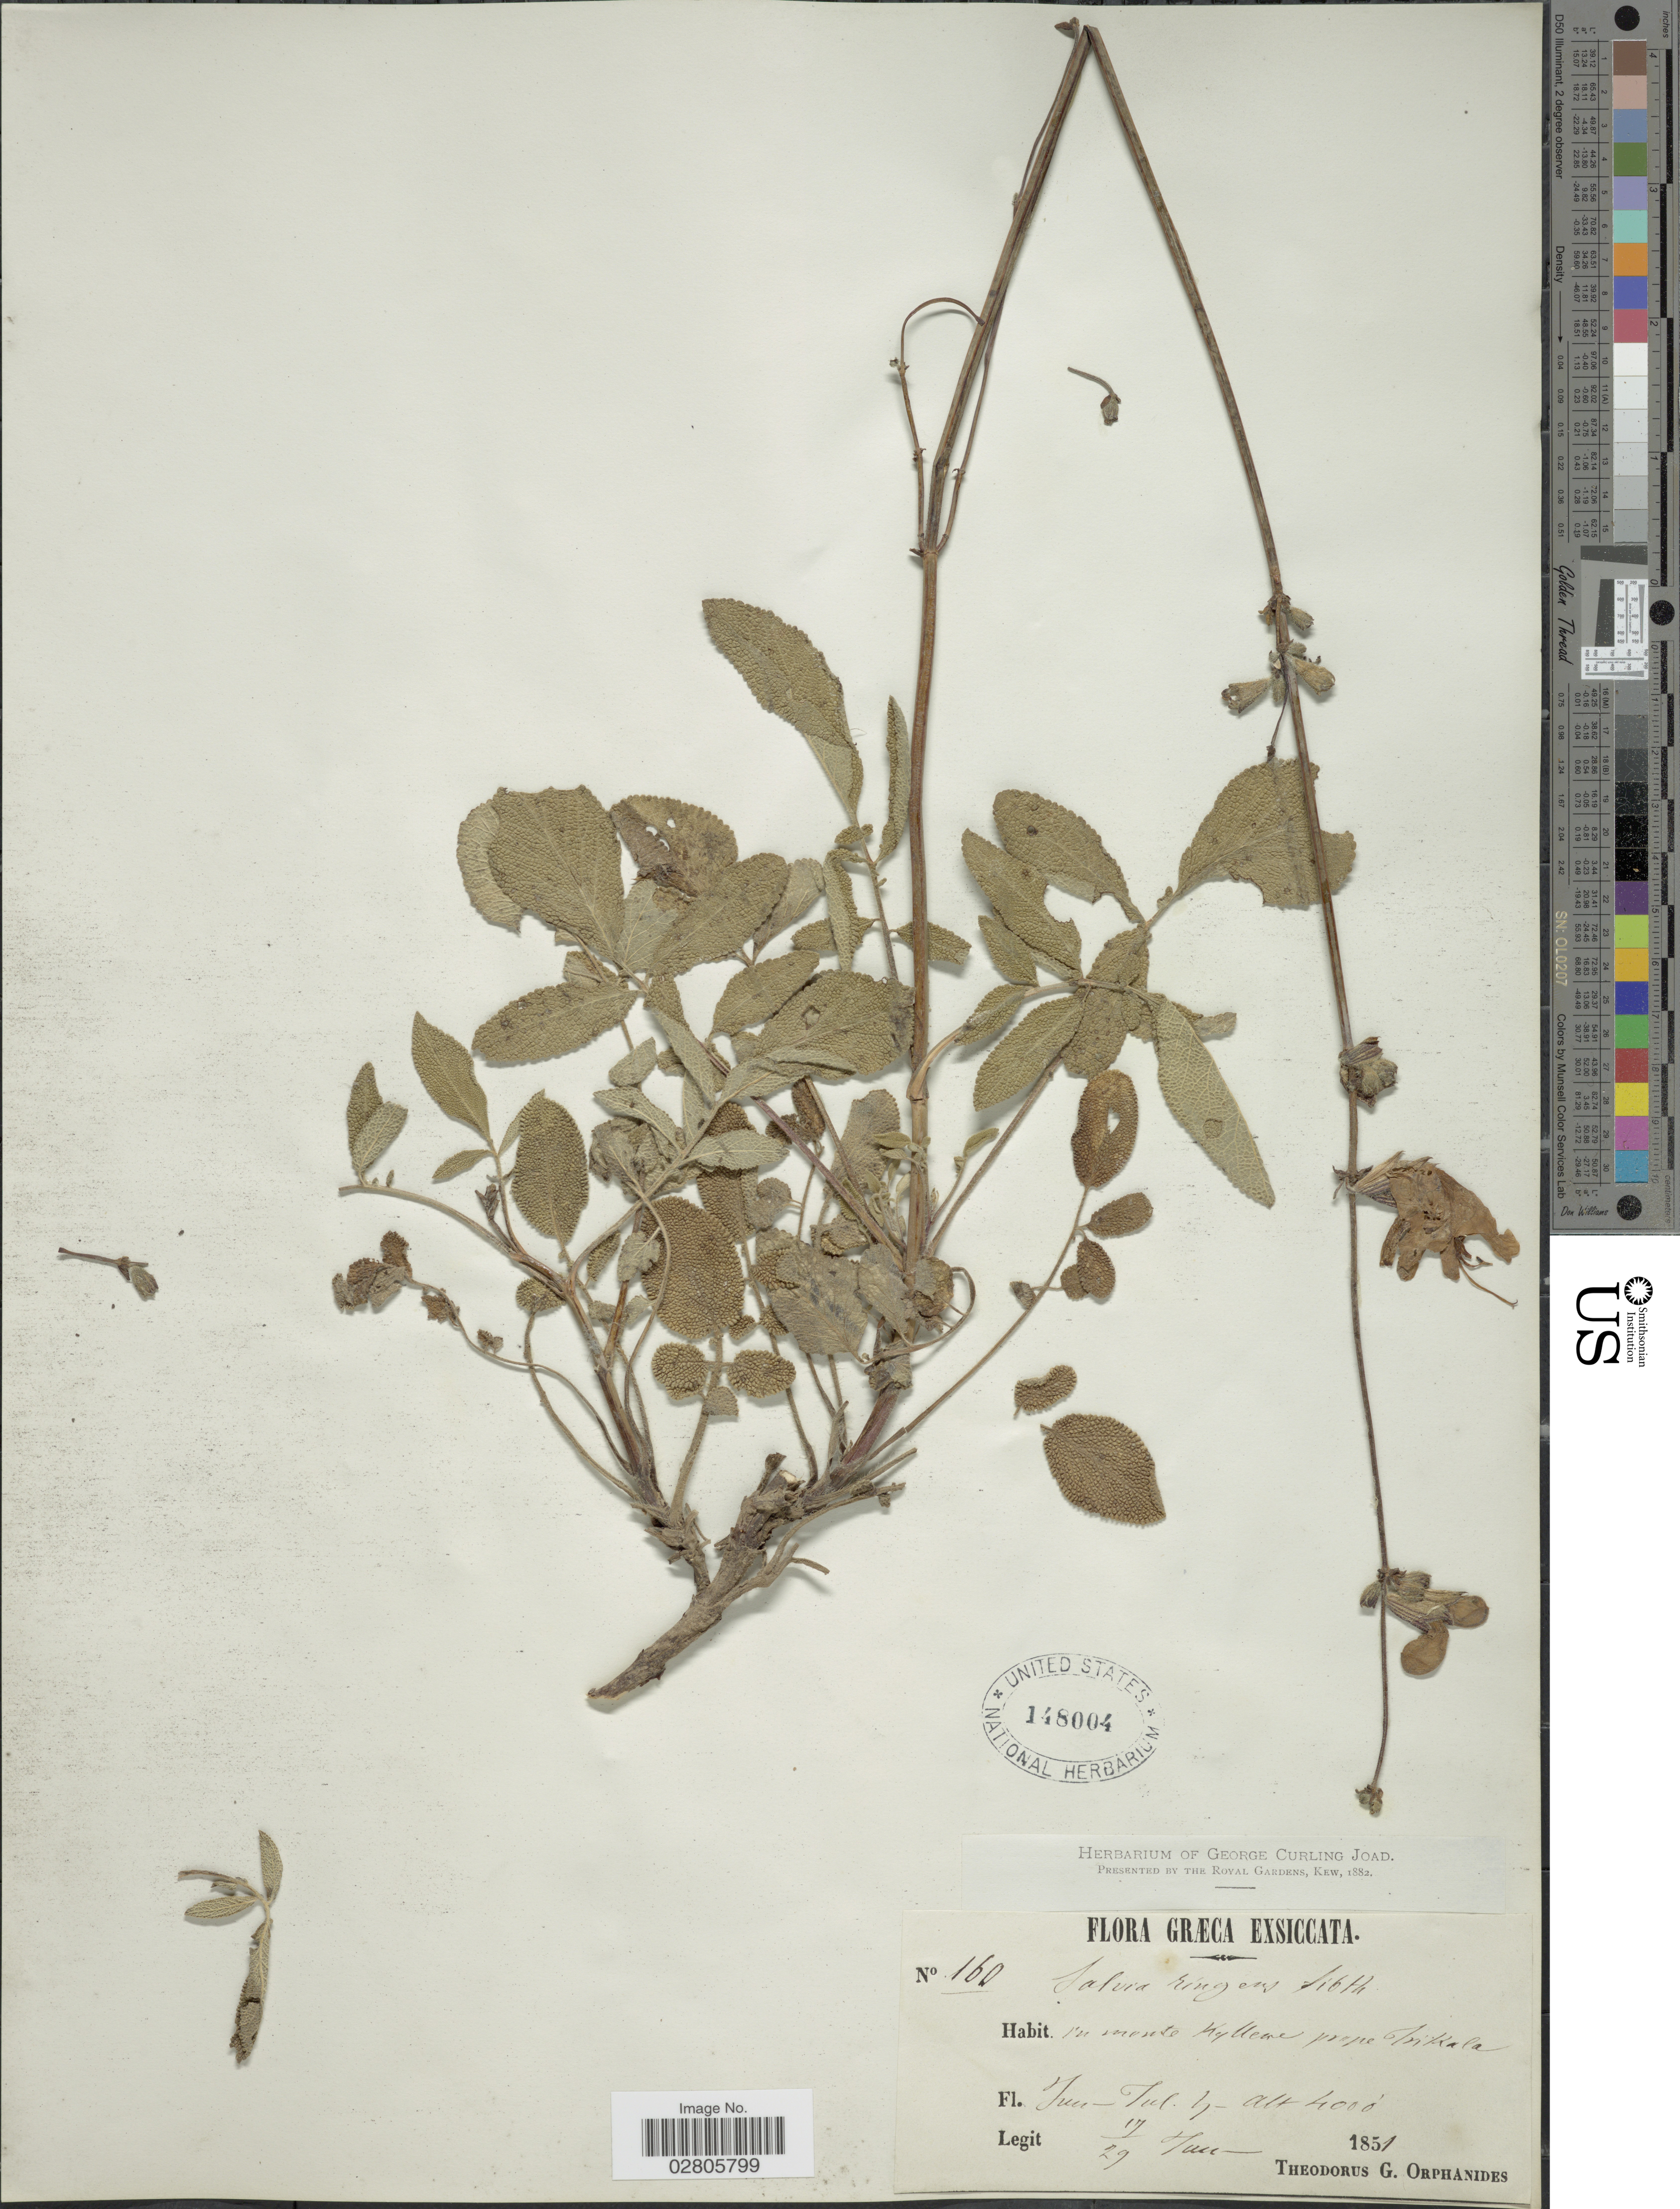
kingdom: Plantae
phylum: Tracheophyta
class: Magnoliopsida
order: Lamiales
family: Lamiaceae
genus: Salvia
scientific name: Salvia ringens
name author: Sm.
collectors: T. G. Orphanides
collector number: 160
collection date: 1851-06-17/1851-06-29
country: Greece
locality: Græca. In monte Kyllene prope Trikala.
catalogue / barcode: US 148004